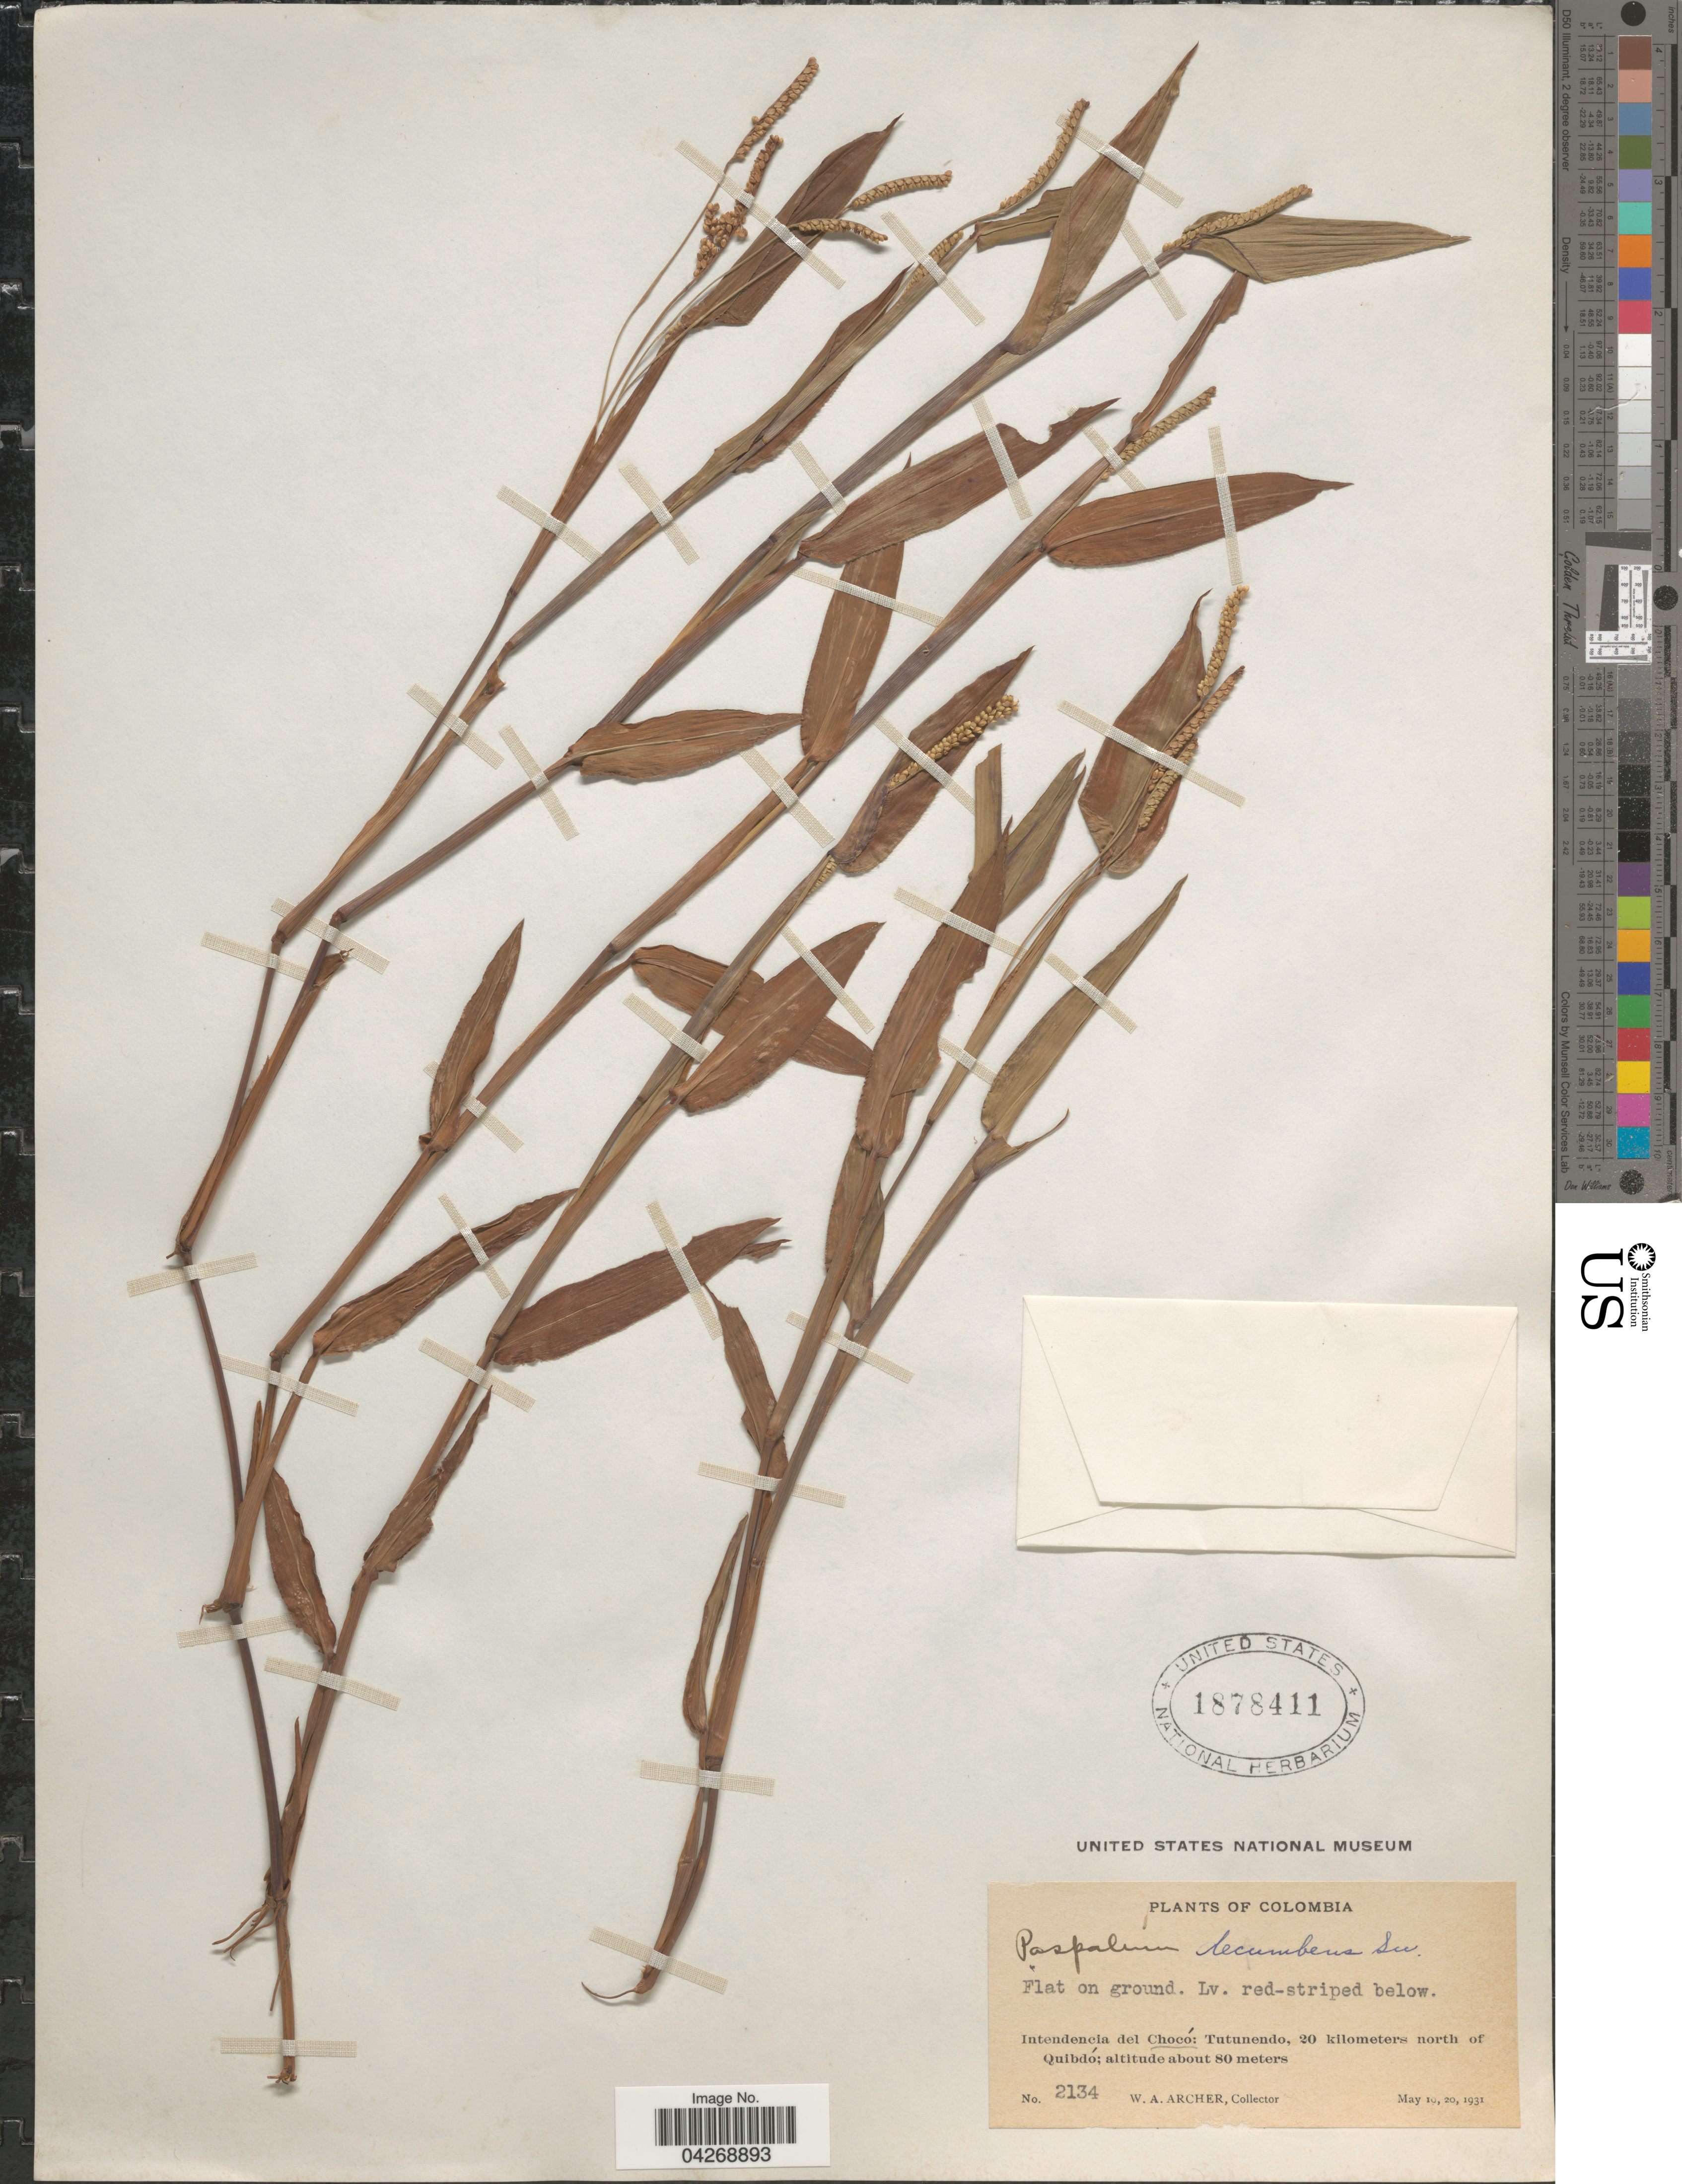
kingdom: Plantae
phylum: Tracheophyta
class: Liliopsida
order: Poales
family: Poaceae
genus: Paspalum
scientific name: Paspalum decumbens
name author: Sw.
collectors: W. Archer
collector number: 2134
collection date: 1931-05-10/1931-05-20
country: Colombia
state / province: Chocó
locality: Intendencia del Chocó: Tutunendo, 20 kilometers north of Quibdó.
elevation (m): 80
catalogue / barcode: US 1878411